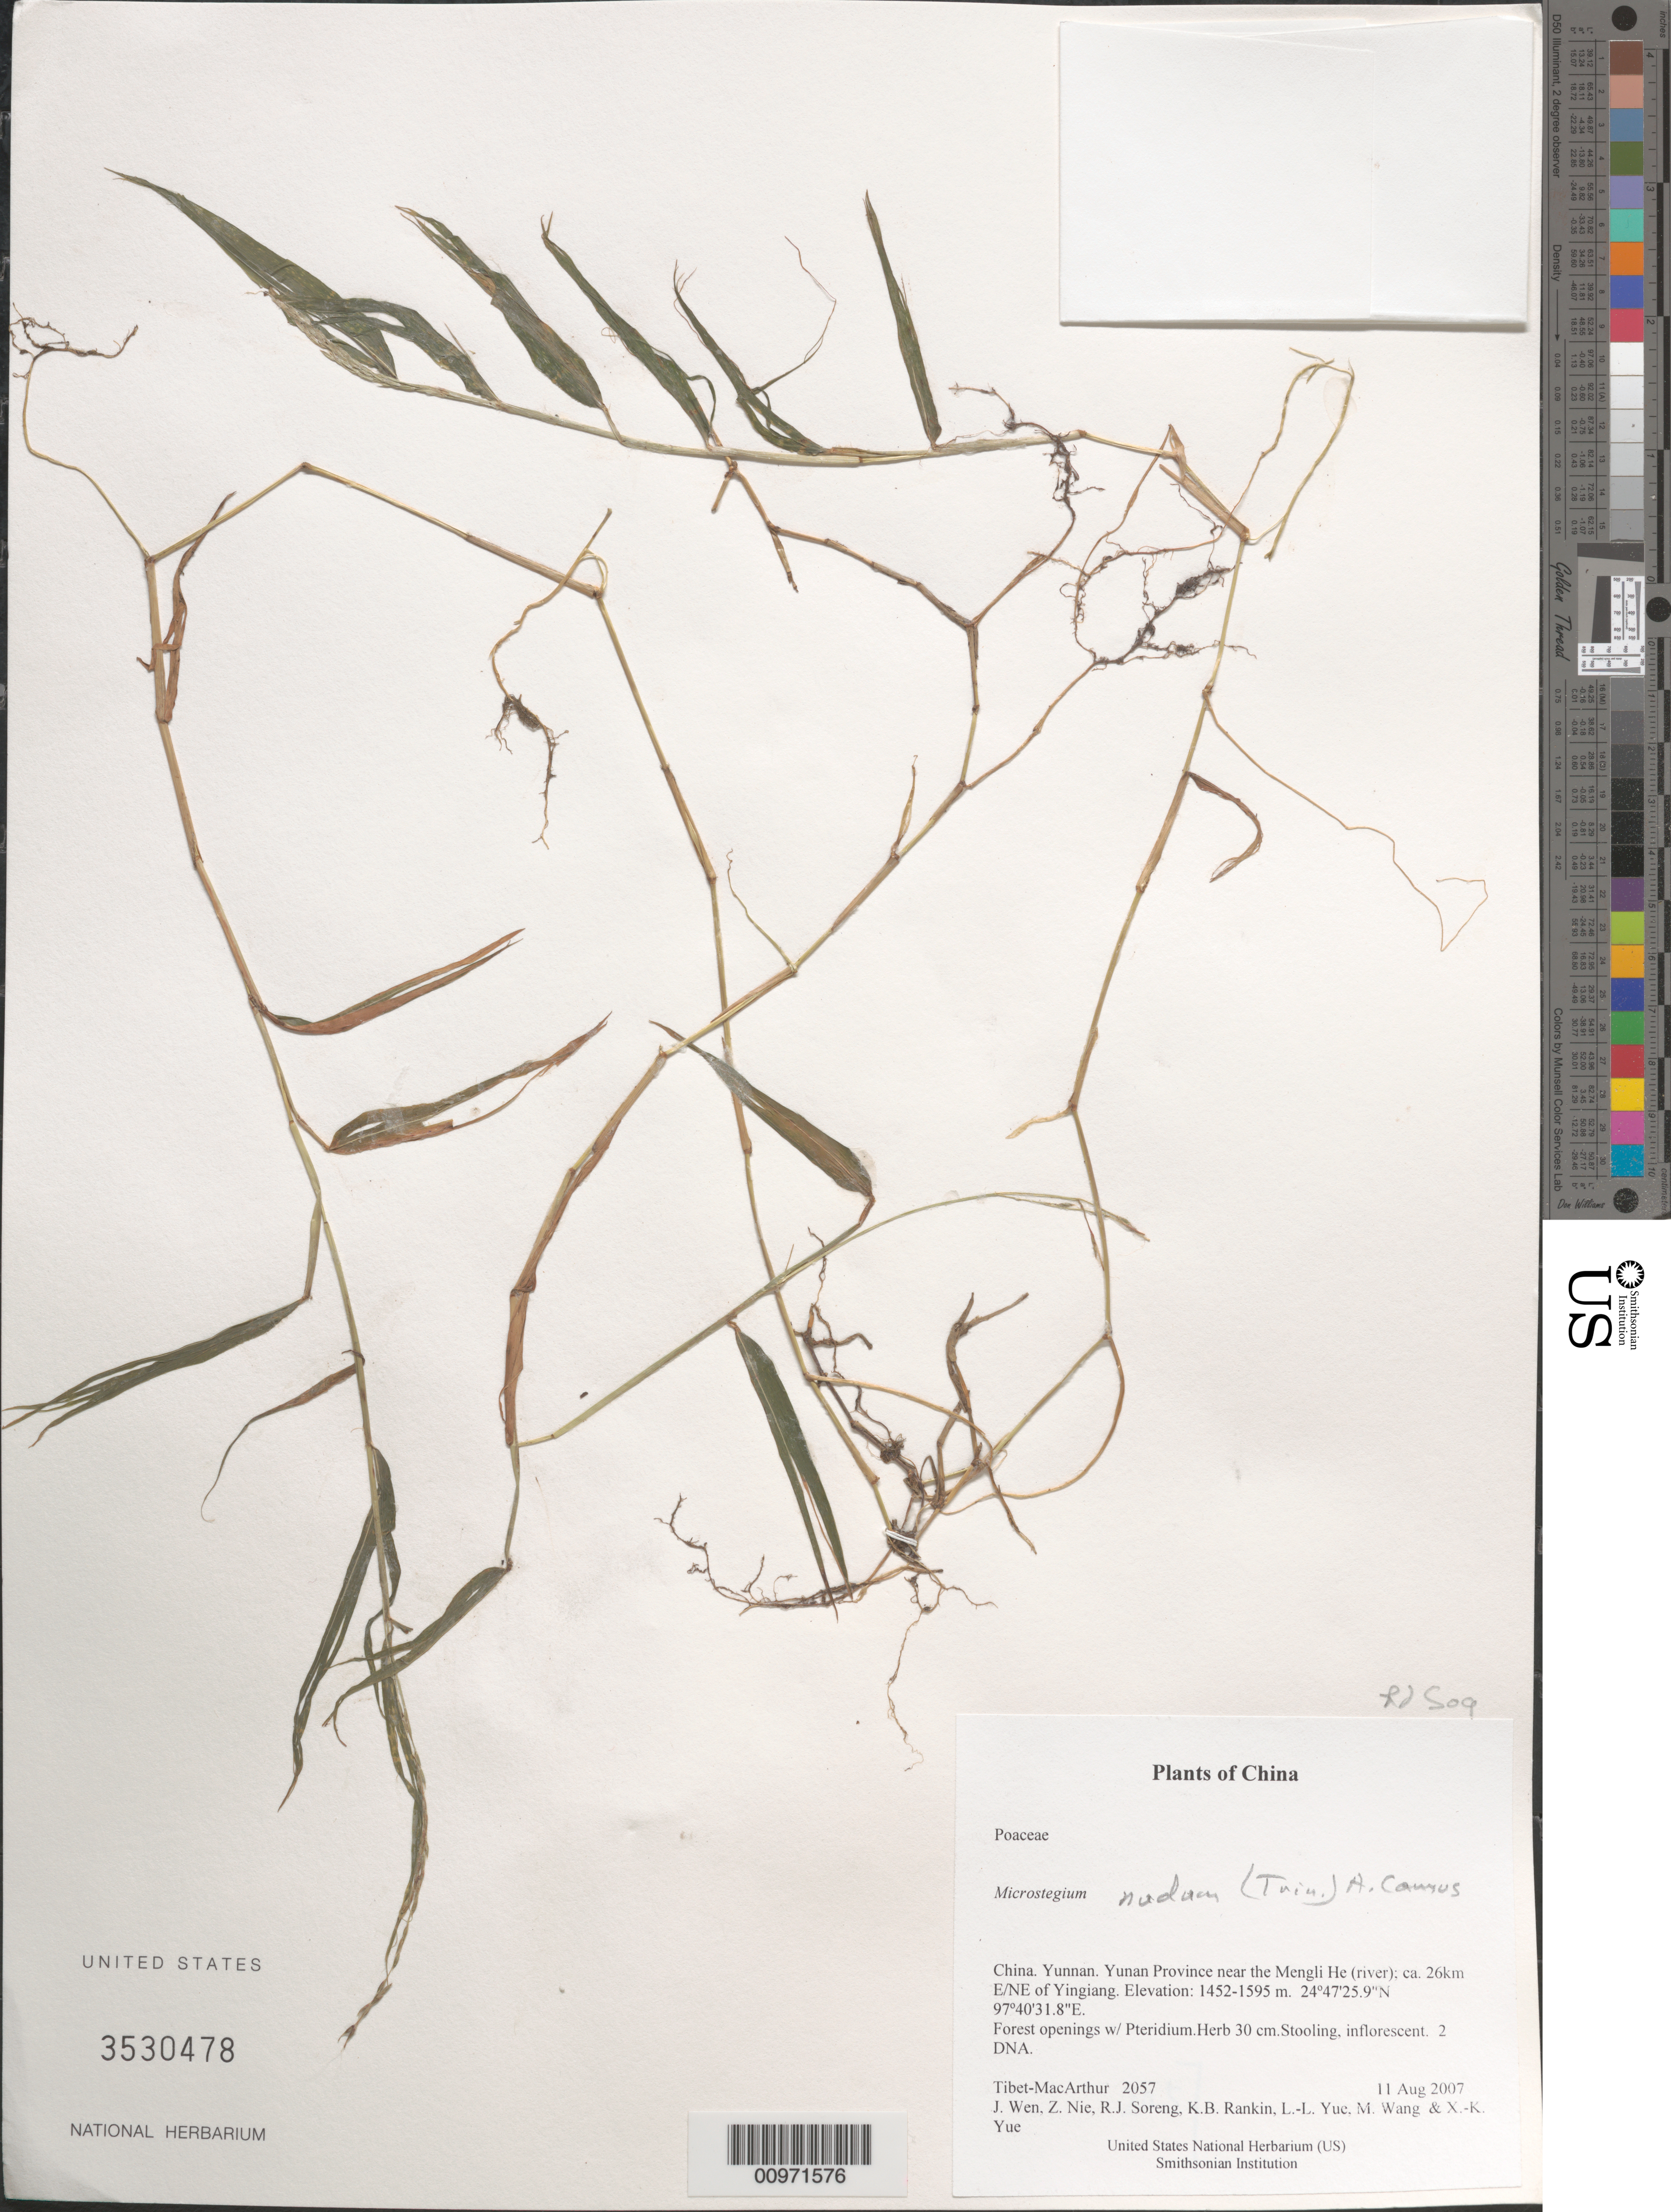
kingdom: Plantae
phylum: Tracheophyta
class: Liliopsida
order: Poales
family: Poaceae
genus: Microstegium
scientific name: Microstegium nudum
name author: (Trin.) A. Camus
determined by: Soreng, Robert J., Research Associate (BOT), Smithsonian Institution - National Museum of Natural History (UNITED STATES)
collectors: Tibet-MacArthur, J. Wen, Z. Nie, R. J. Soreng, K. Rankin, L. Yue, M. Wang & X. Yue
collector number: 2057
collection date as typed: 11 Aug 2007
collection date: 2007-08-11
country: China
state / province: Yunnan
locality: Yunan Province near the Mengli He (river); ca. 26km E/NE of Yingiang.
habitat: Forest openings w/ Pteridium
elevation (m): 1452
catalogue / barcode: US 3530478